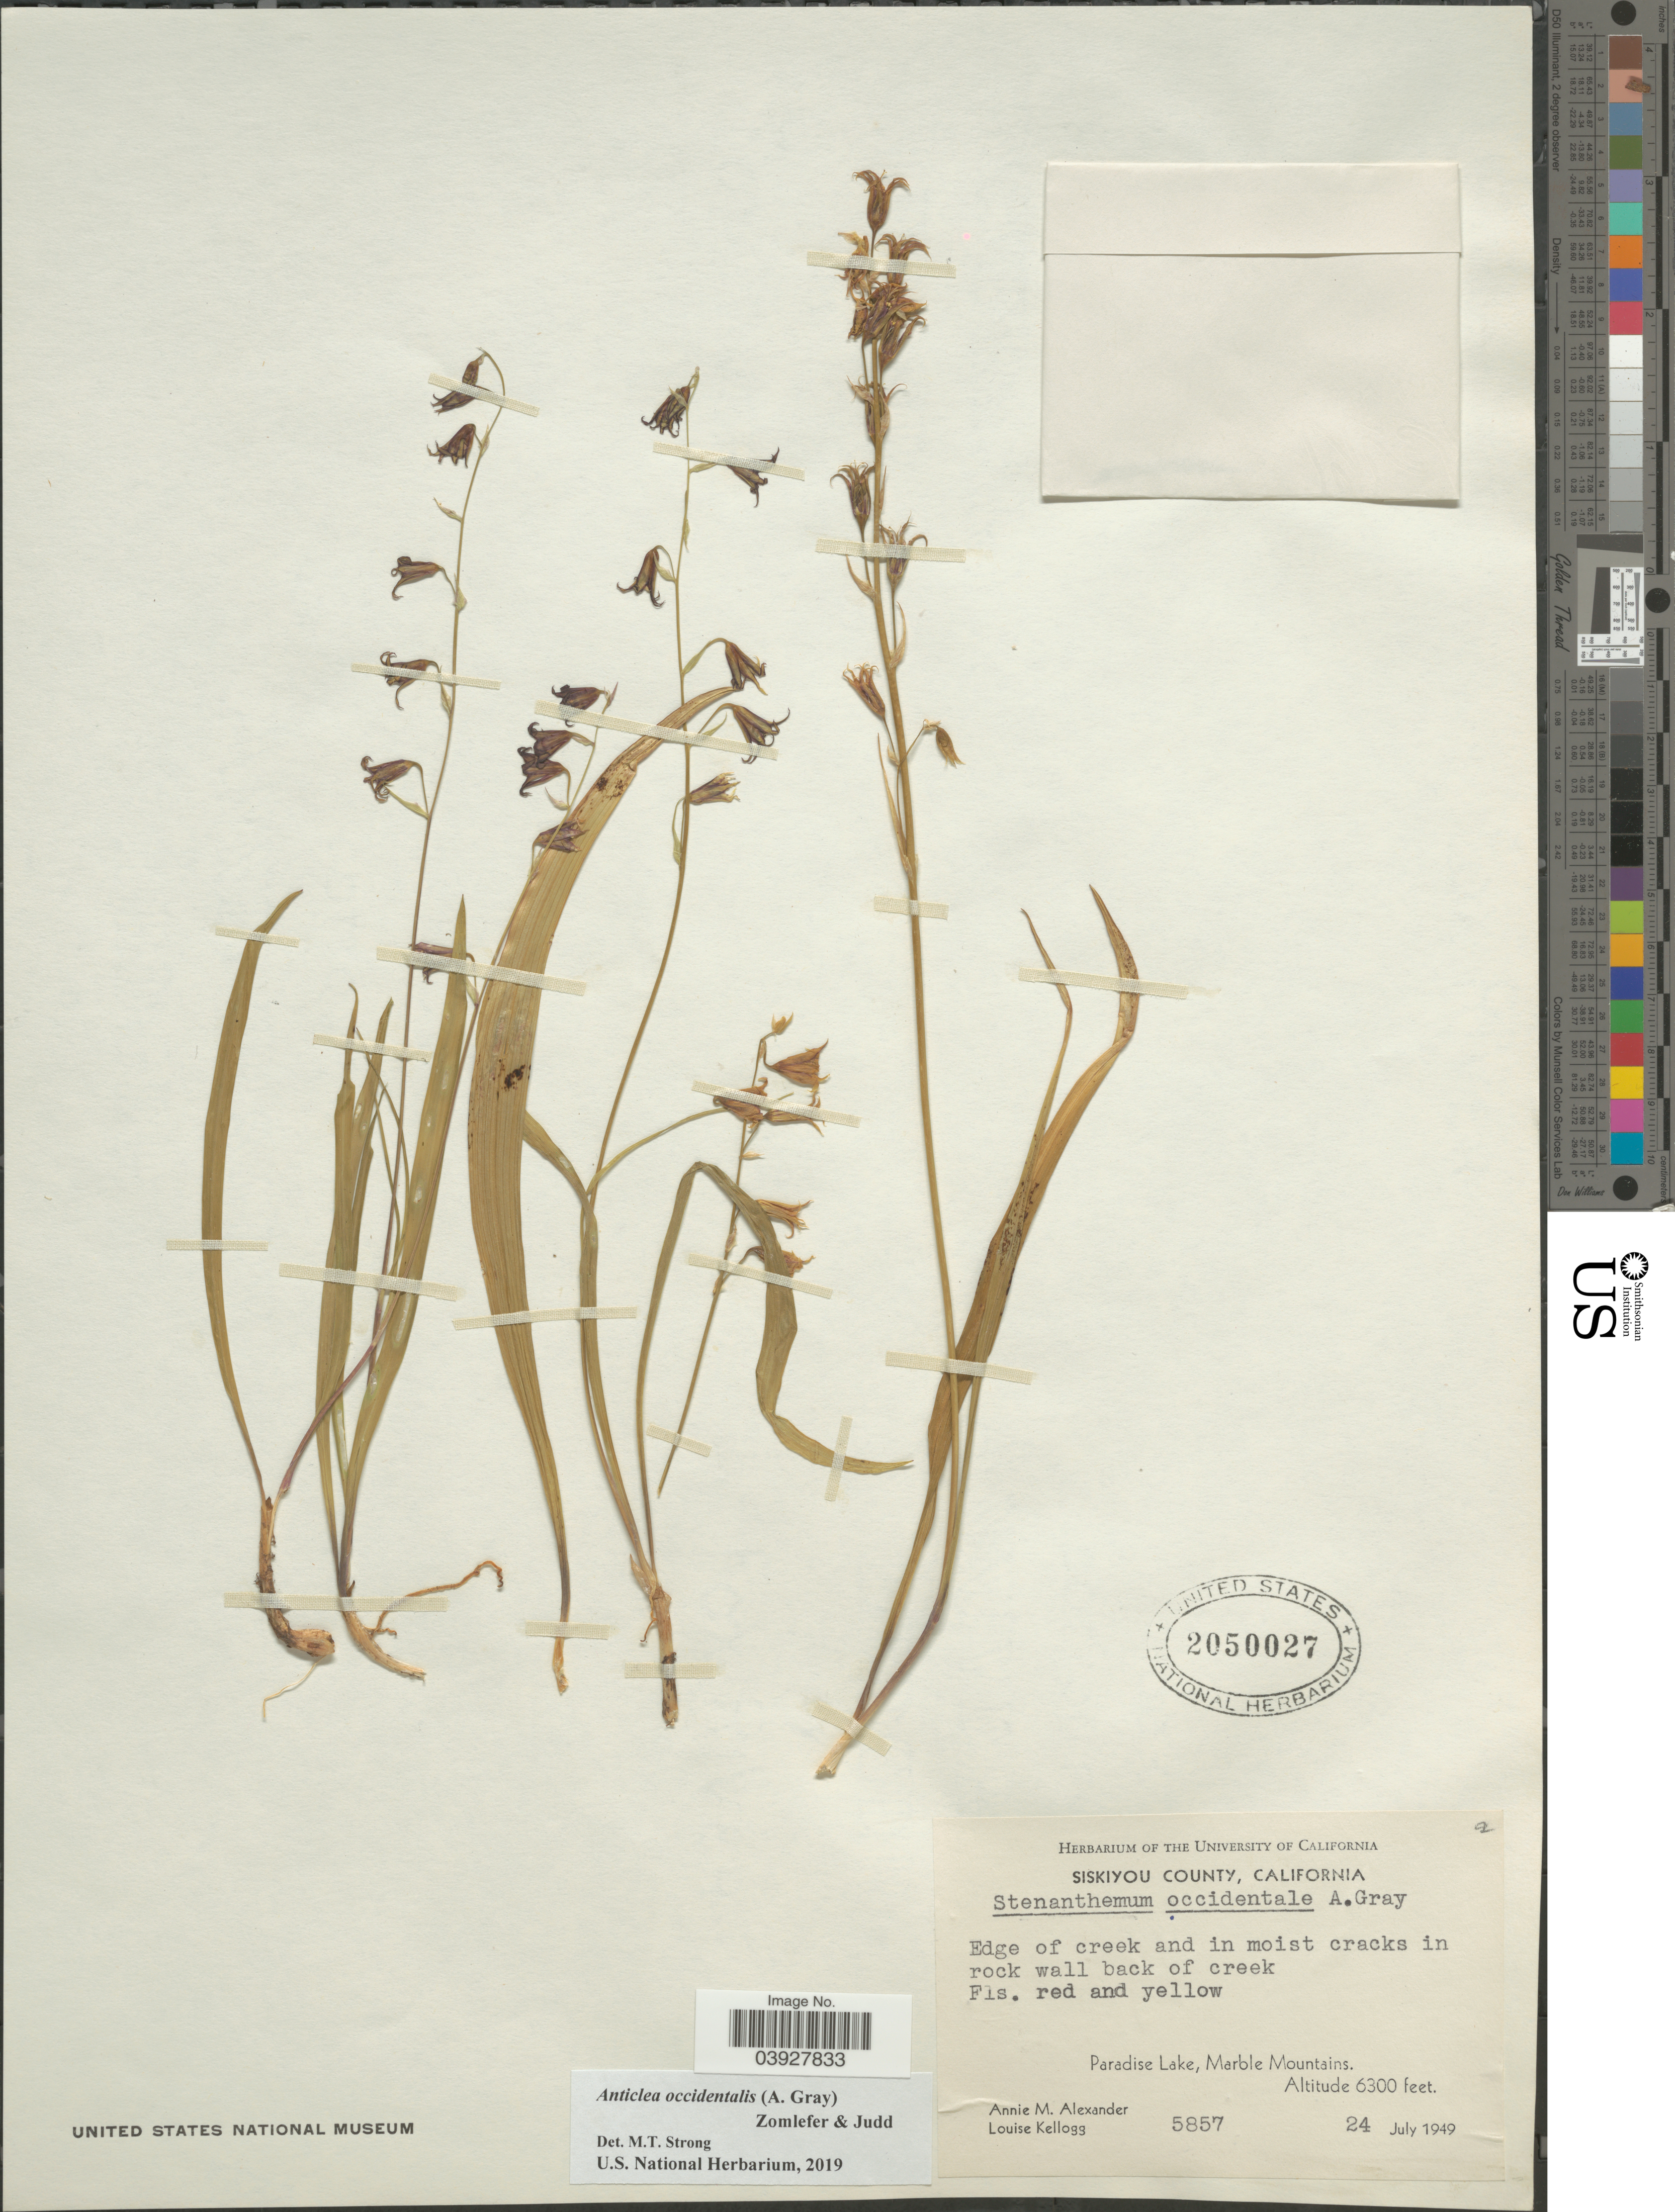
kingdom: Plantae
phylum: Tracheophyta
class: Liliopsida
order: Liliales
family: Melanthiaceae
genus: Anticlea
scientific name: Anticlea occidentalis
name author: (A. Gray) Zomlefer & Judd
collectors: A. M. Alexander & L. Kellogg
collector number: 5857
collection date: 1949-07-24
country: United States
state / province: California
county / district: Siskiyou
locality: Siskiyou County. Paradise Lake, Marble Mountains.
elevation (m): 1920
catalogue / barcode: US 2050027